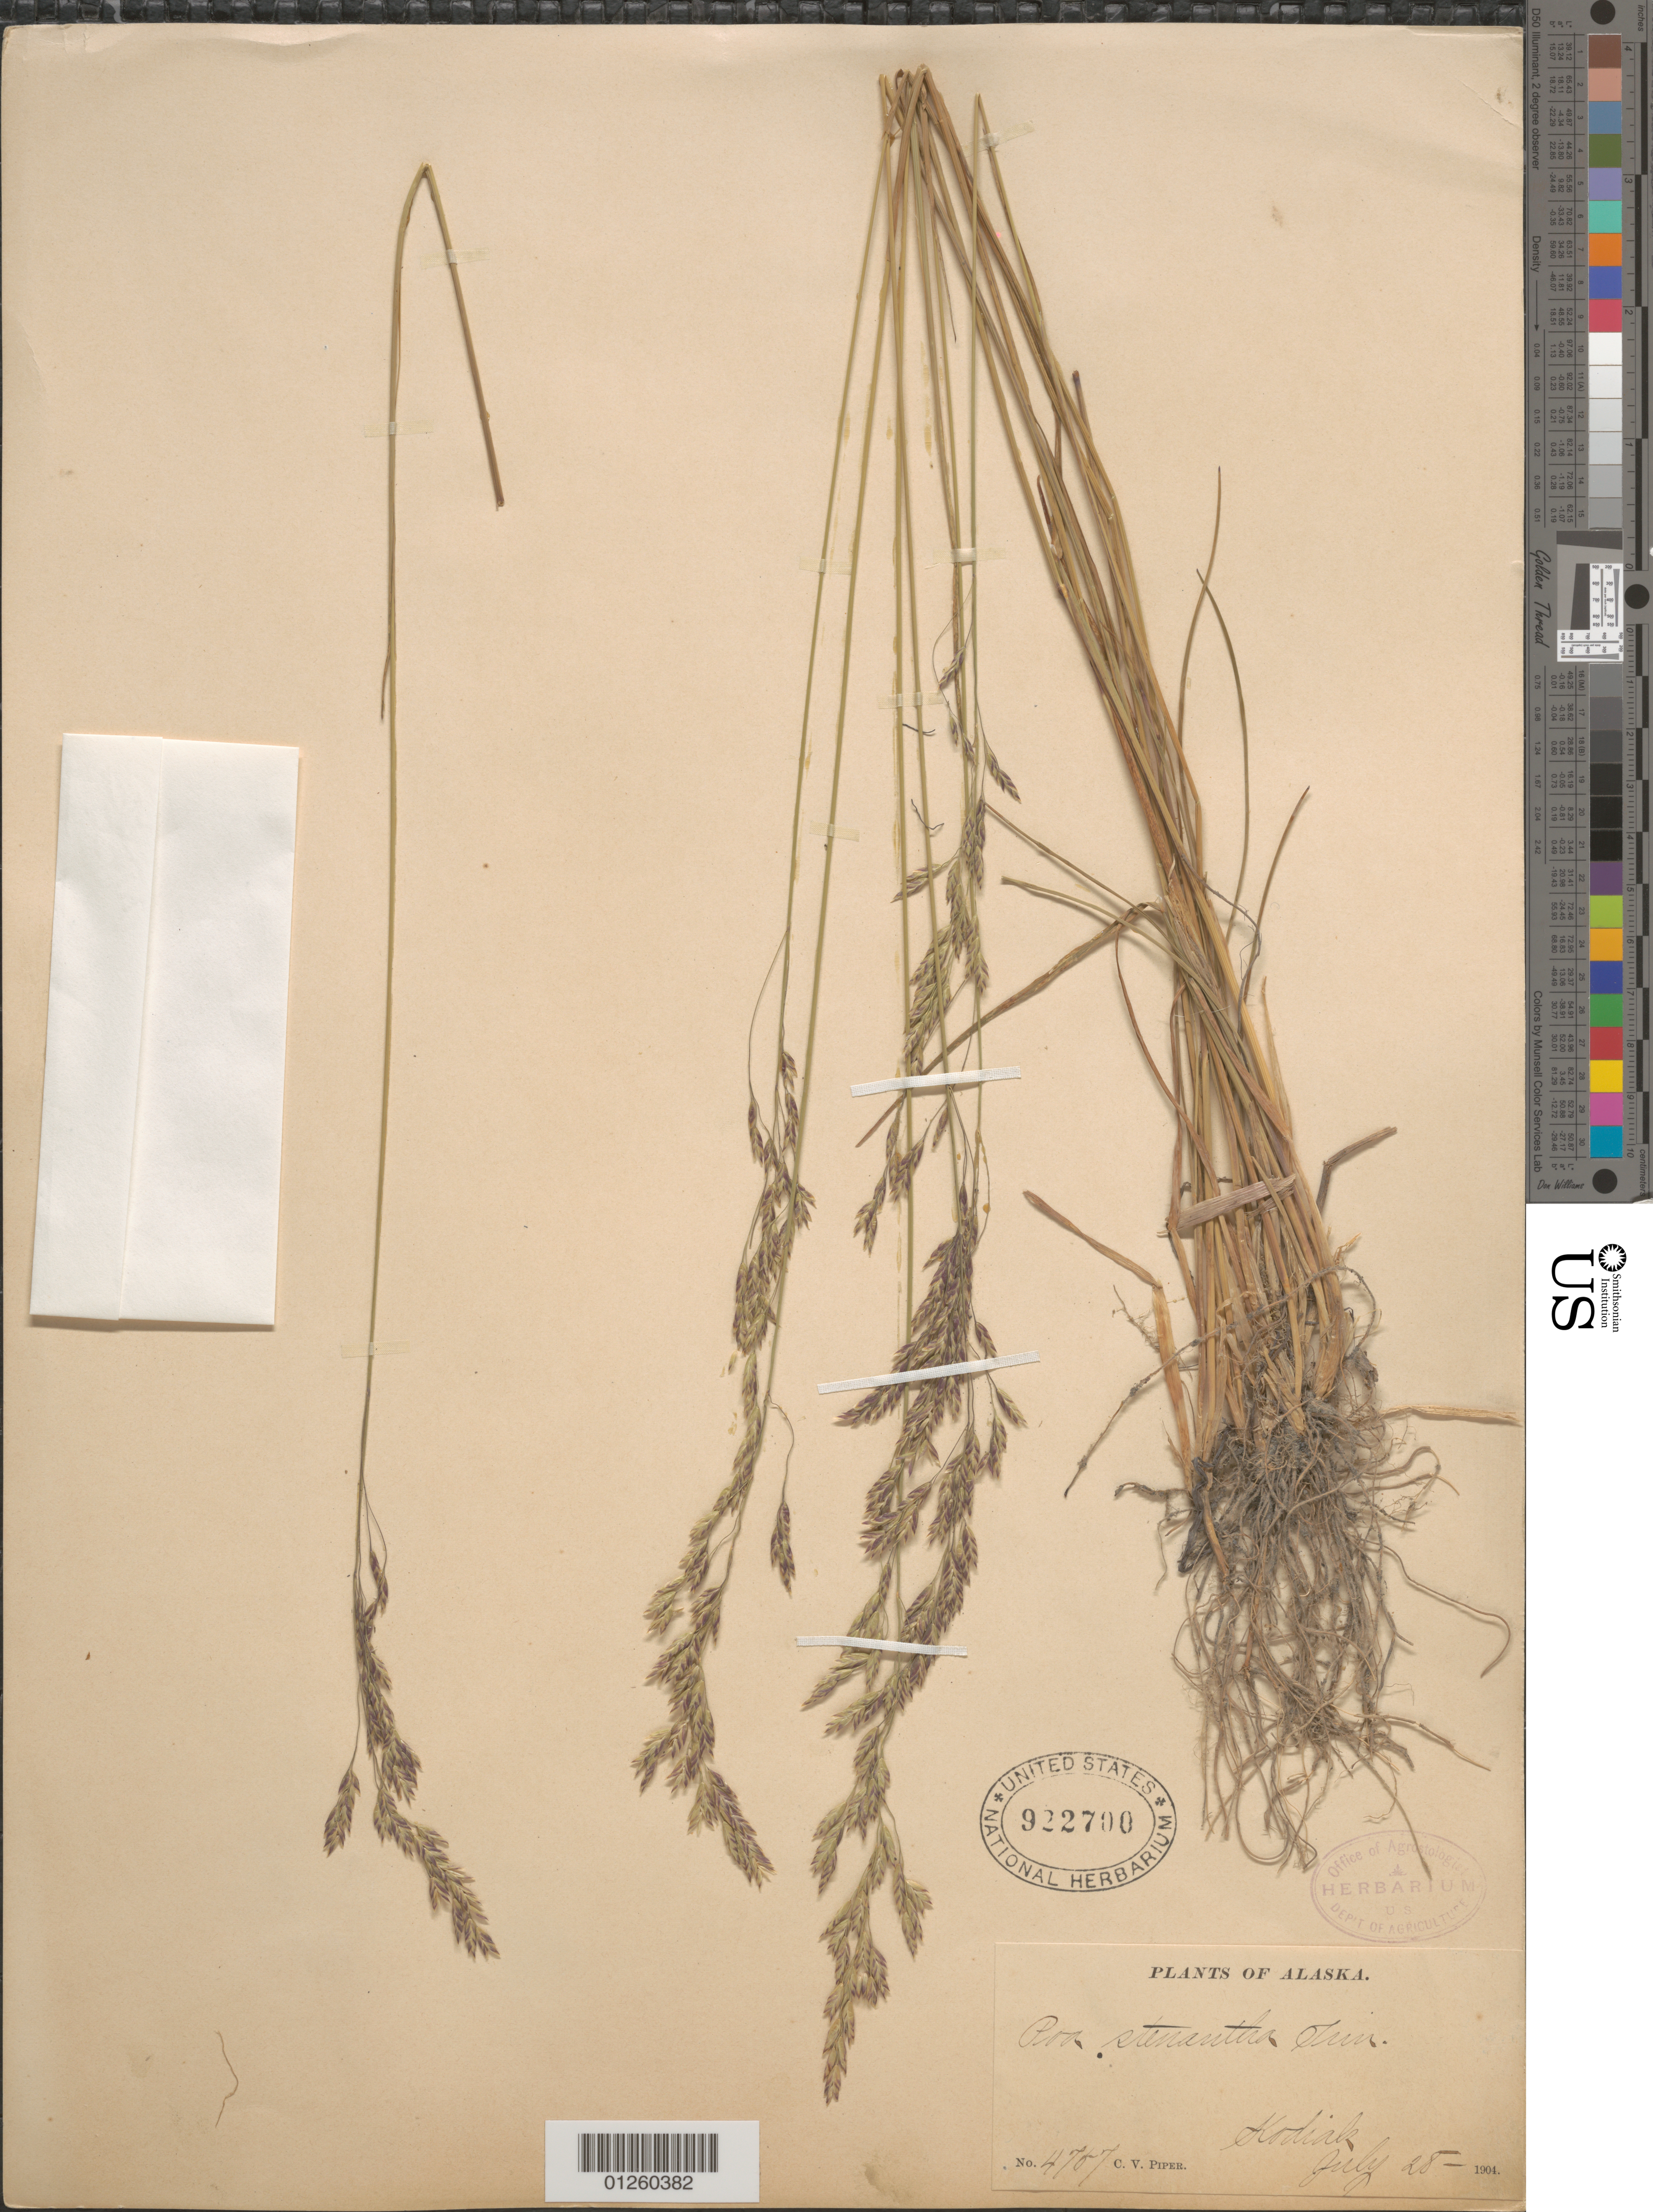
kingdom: Plantae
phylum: Tracheophyta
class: Liliopsida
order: Poales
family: Poaceae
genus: Poa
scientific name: Poa stenantha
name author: Trin.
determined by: Soreng, Robert J., Research Associate (BOT), Smithsonian Institution - National Museum of Natural History (UNITED STATES)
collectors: C. V. Piper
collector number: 4787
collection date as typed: July 28 - 1904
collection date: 1904-07-28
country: United States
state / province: Alaska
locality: Kodiak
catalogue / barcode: US 922700